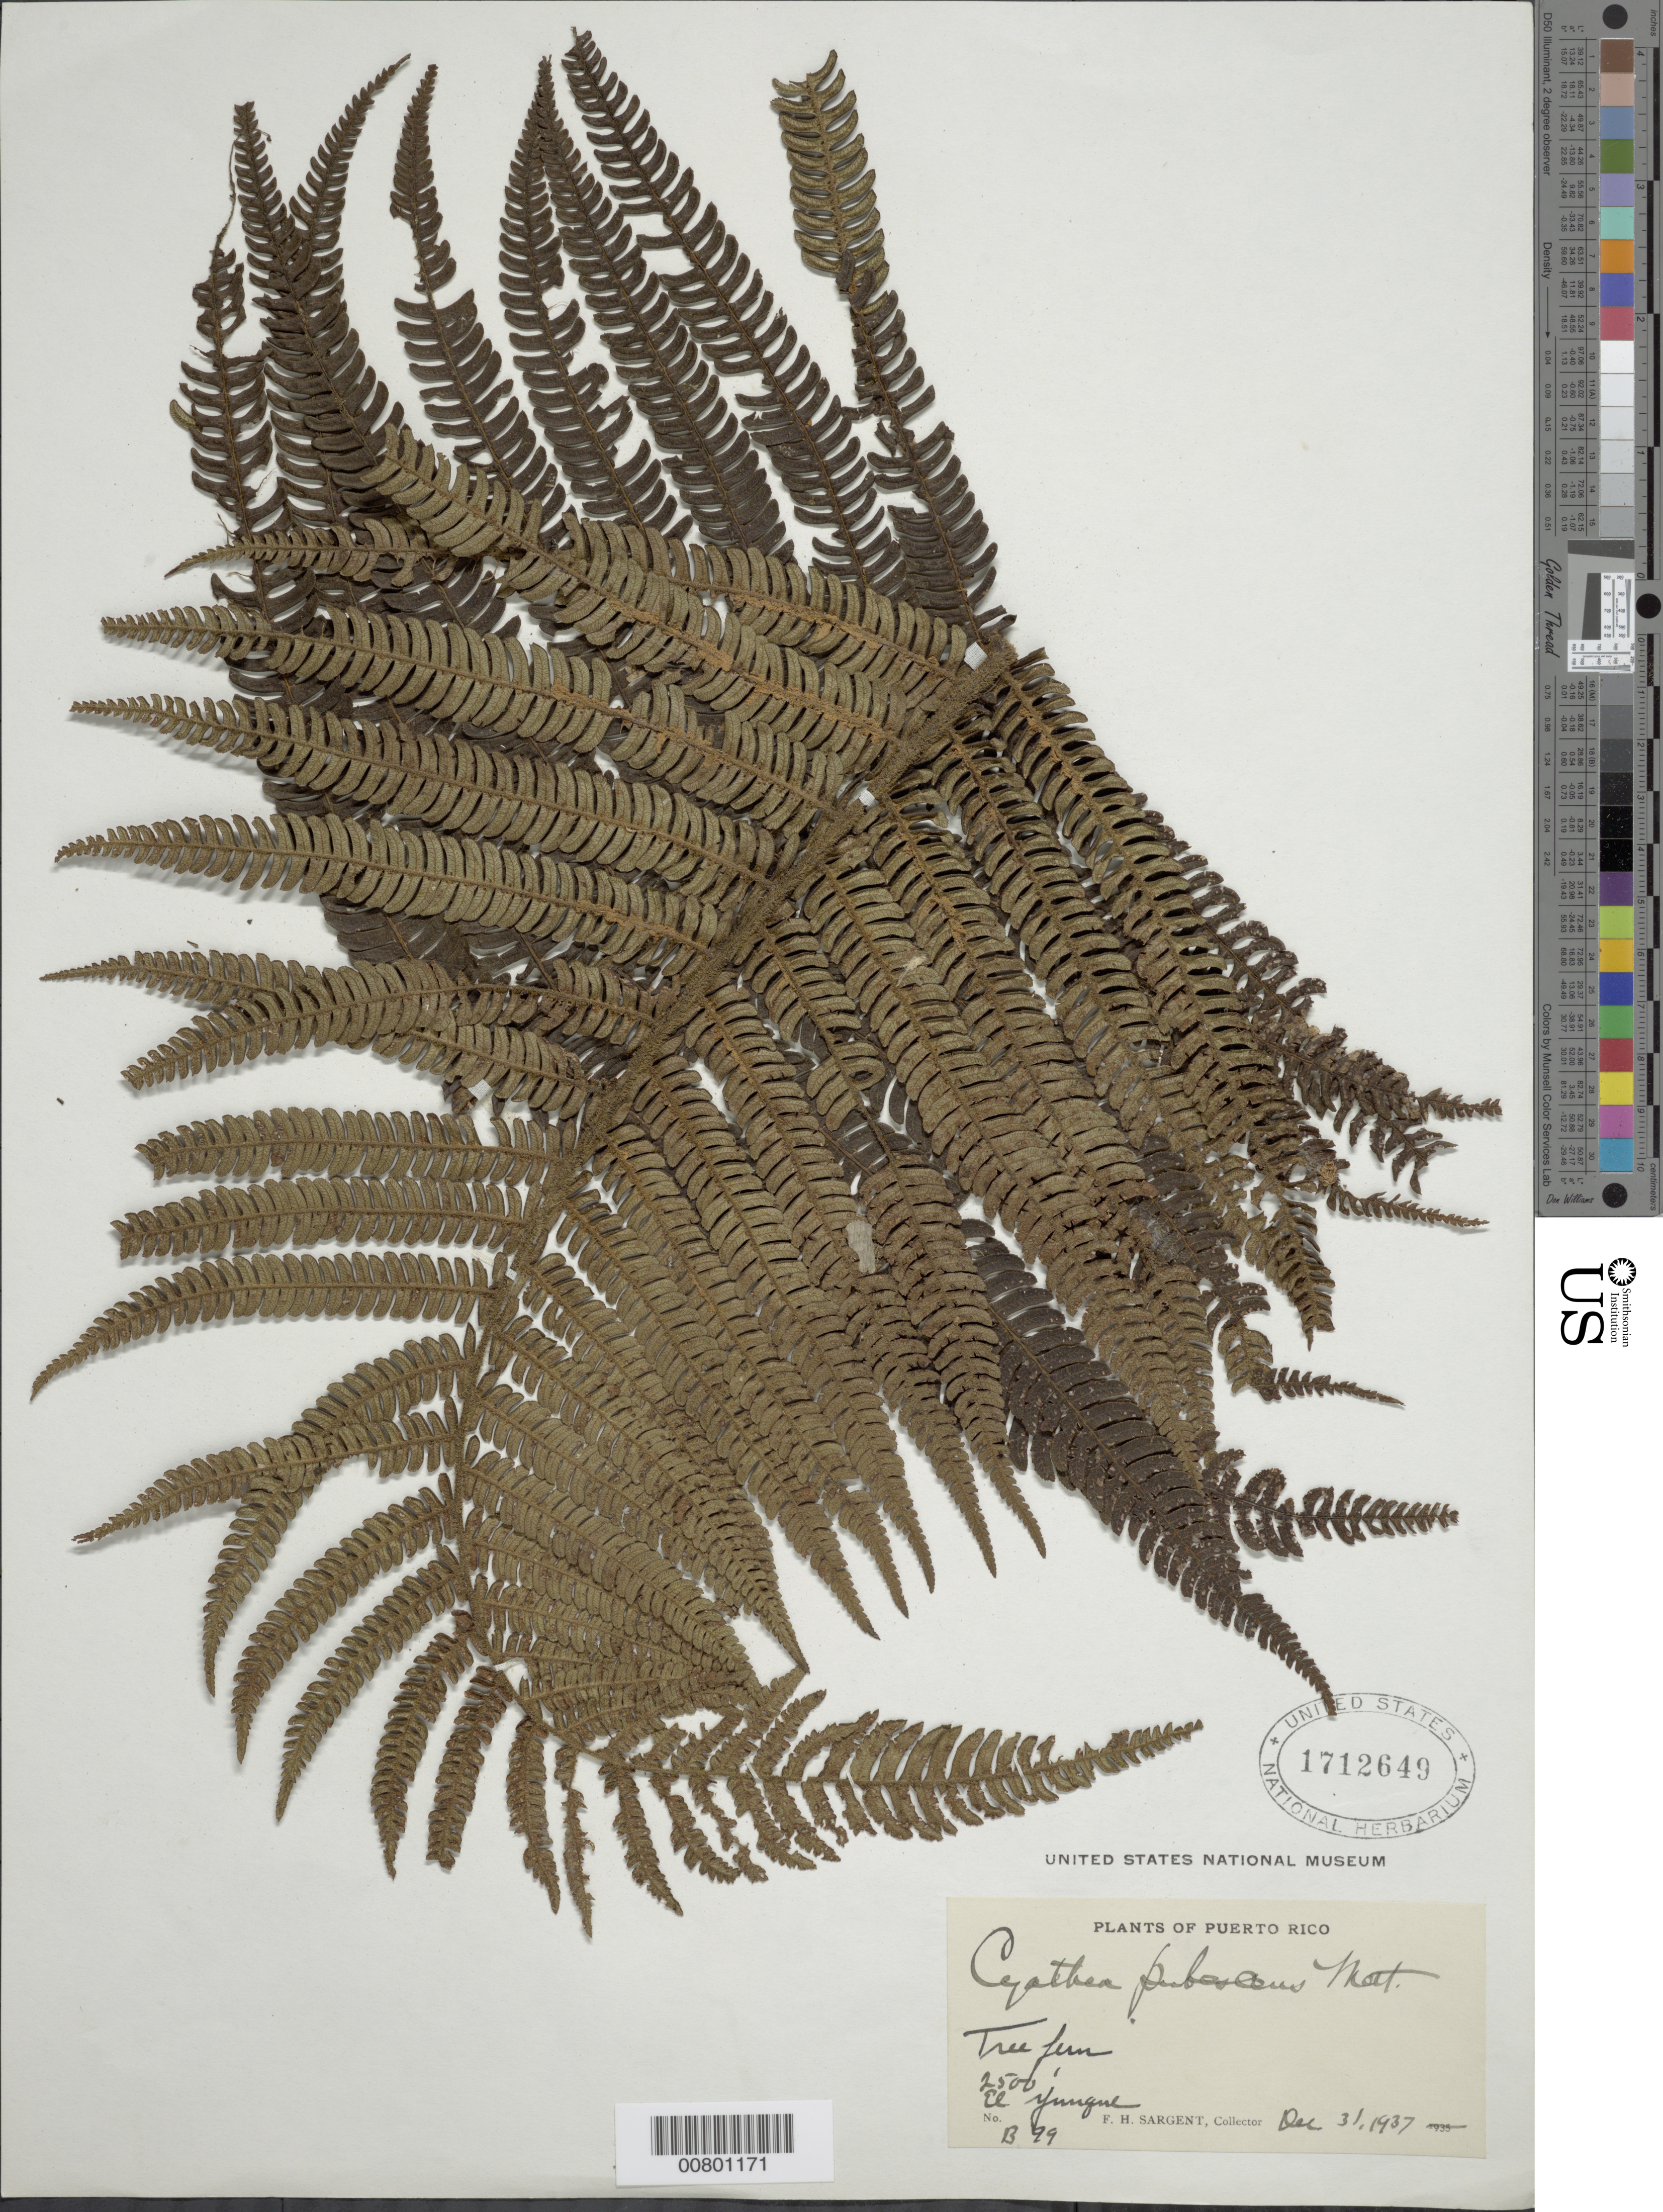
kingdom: Plantae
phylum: Tracheophyta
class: Polypodiopsida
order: Cyatheales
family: Cyatheaceae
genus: Alsophila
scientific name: Alsophila bryophila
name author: R.M. Tryon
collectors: F. H. Sargent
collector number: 99b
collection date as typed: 31 Dec 1937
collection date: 1937-12-31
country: Puerto Rico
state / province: Río Grande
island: Puerto Rico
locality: El Yunque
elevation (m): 762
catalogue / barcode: US 1712649